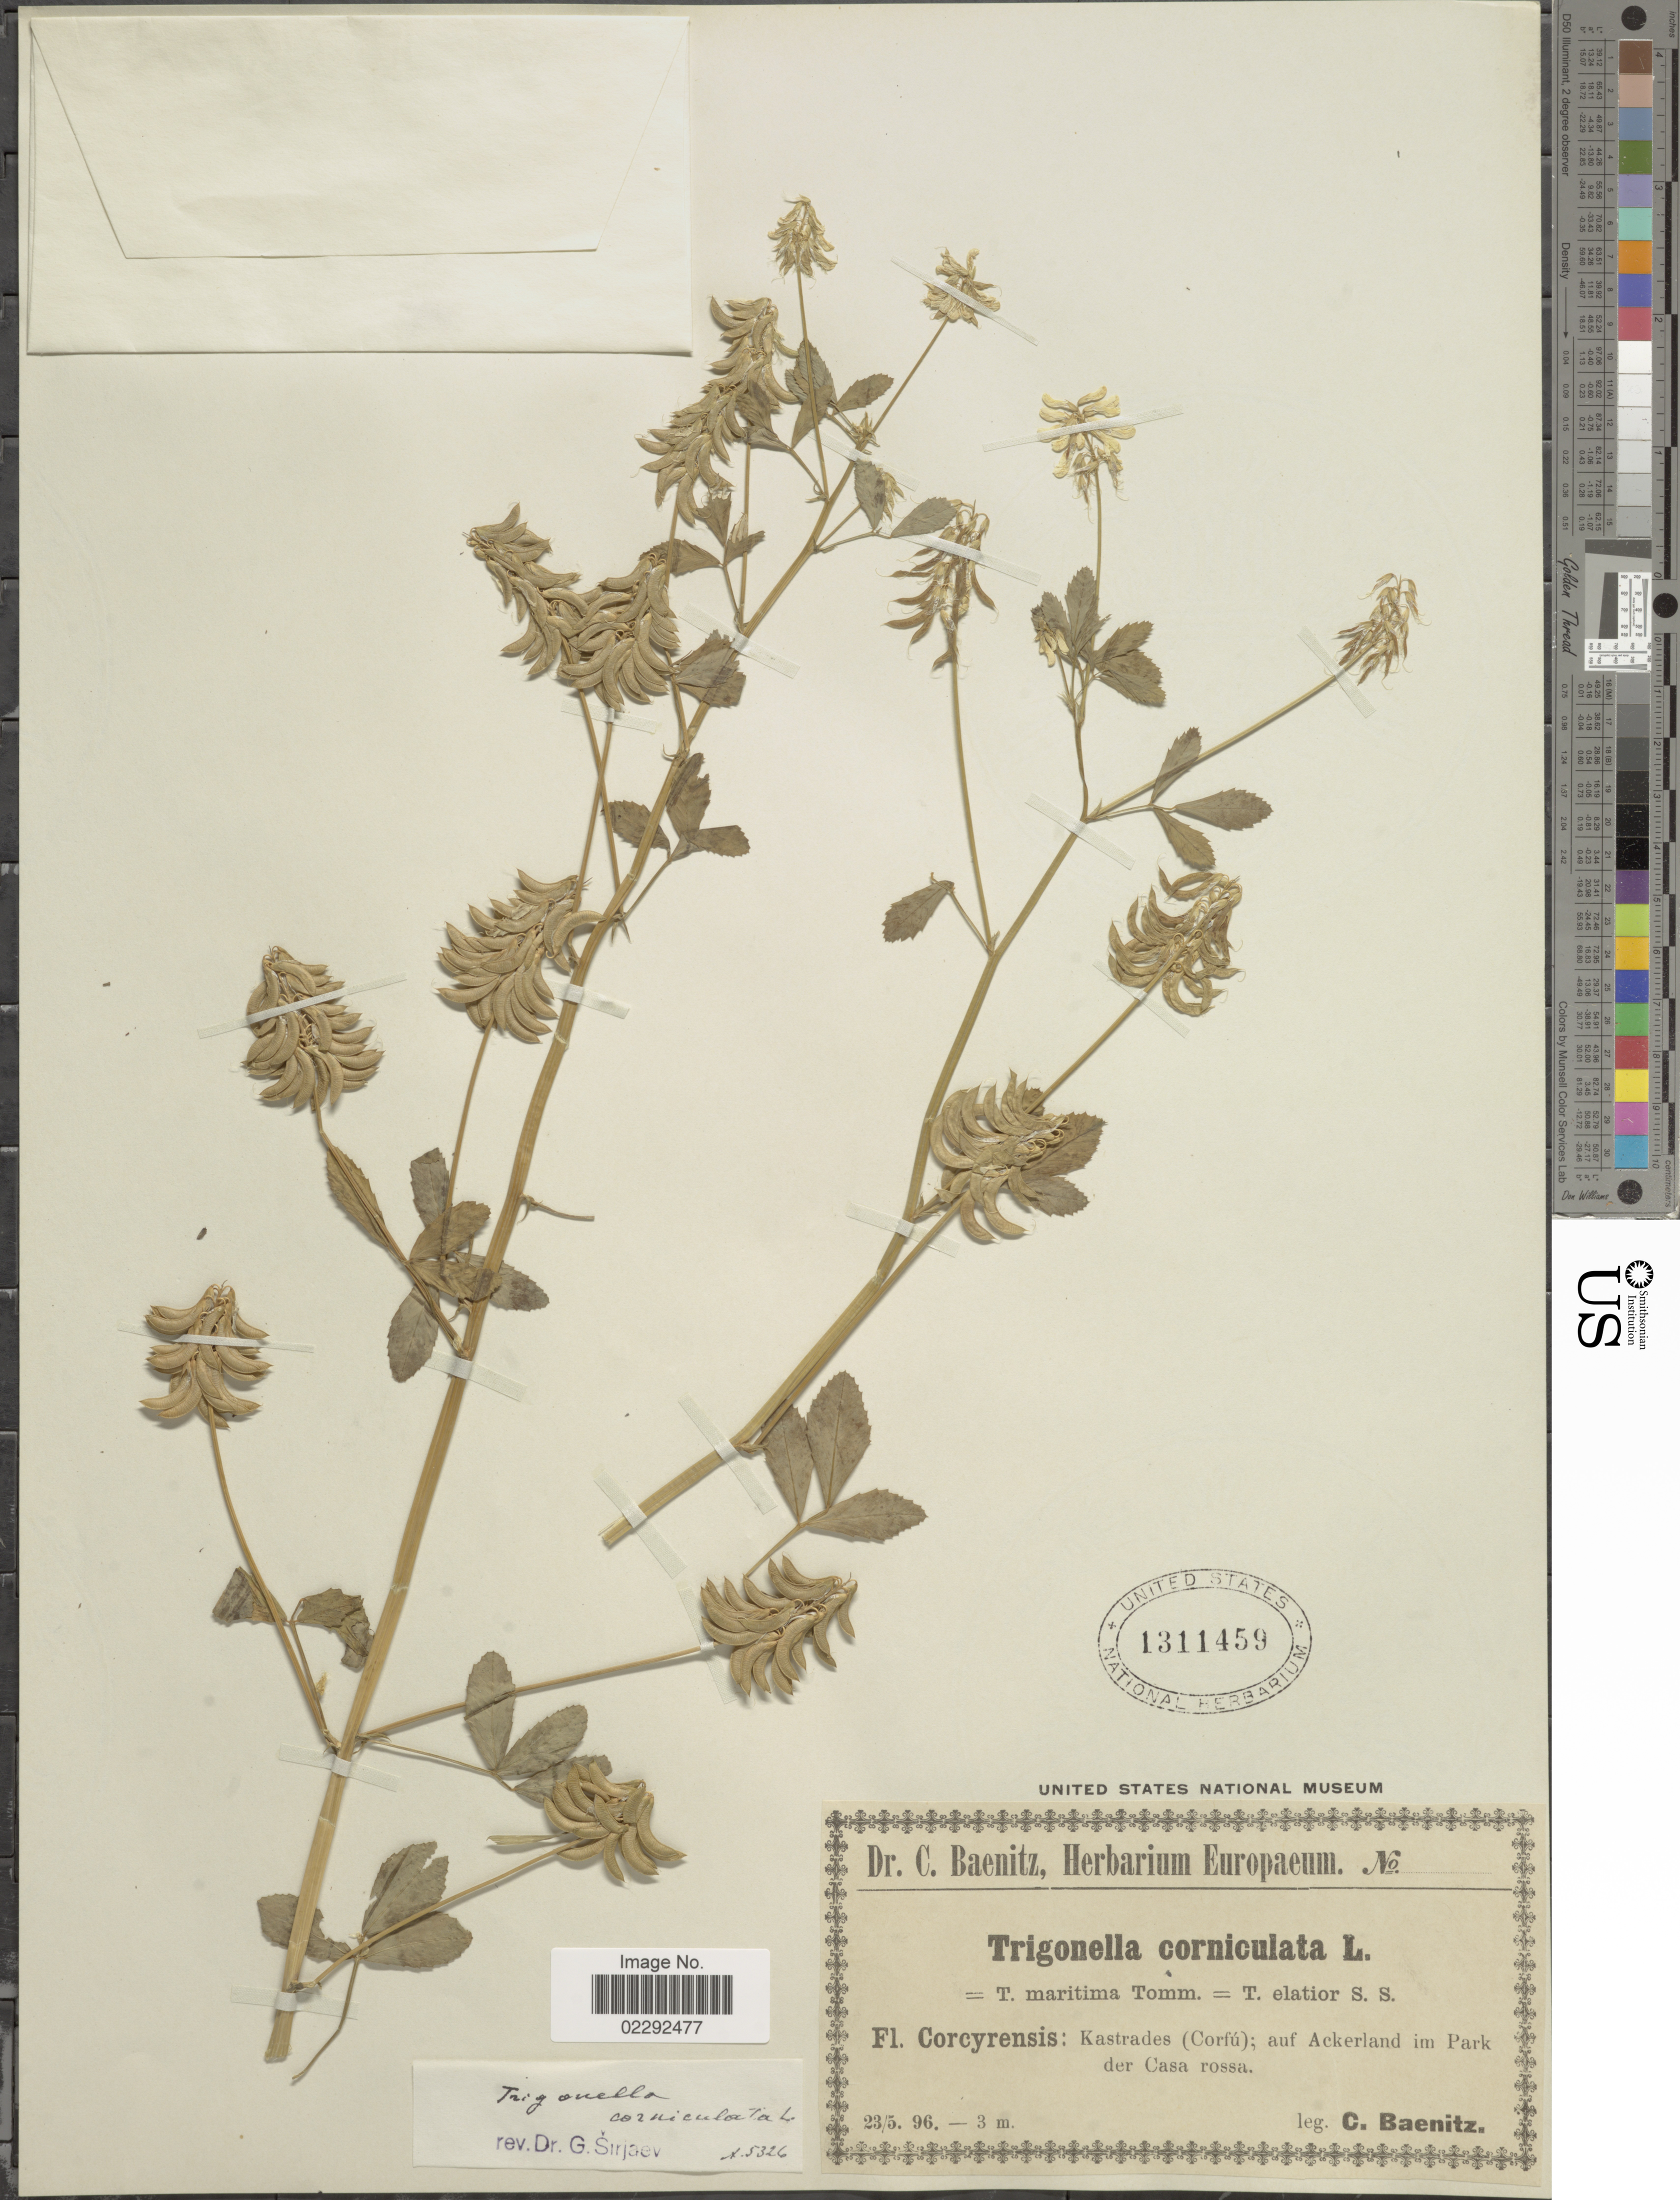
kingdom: Plantae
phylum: Tracheophyta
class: Magnoliopsida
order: Fabales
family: Fabaceae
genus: Trigonella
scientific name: Trigonella corniculata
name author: Sibth. & Sm.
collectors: C. G. Baenitz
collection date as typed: Transcribed d/m/y: 23/5/96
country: Greece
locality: Corcyrensis: Kastrades (Corfú); auf Ackerland im Park der Casa rossa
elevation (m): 3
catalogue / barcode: US 1311459